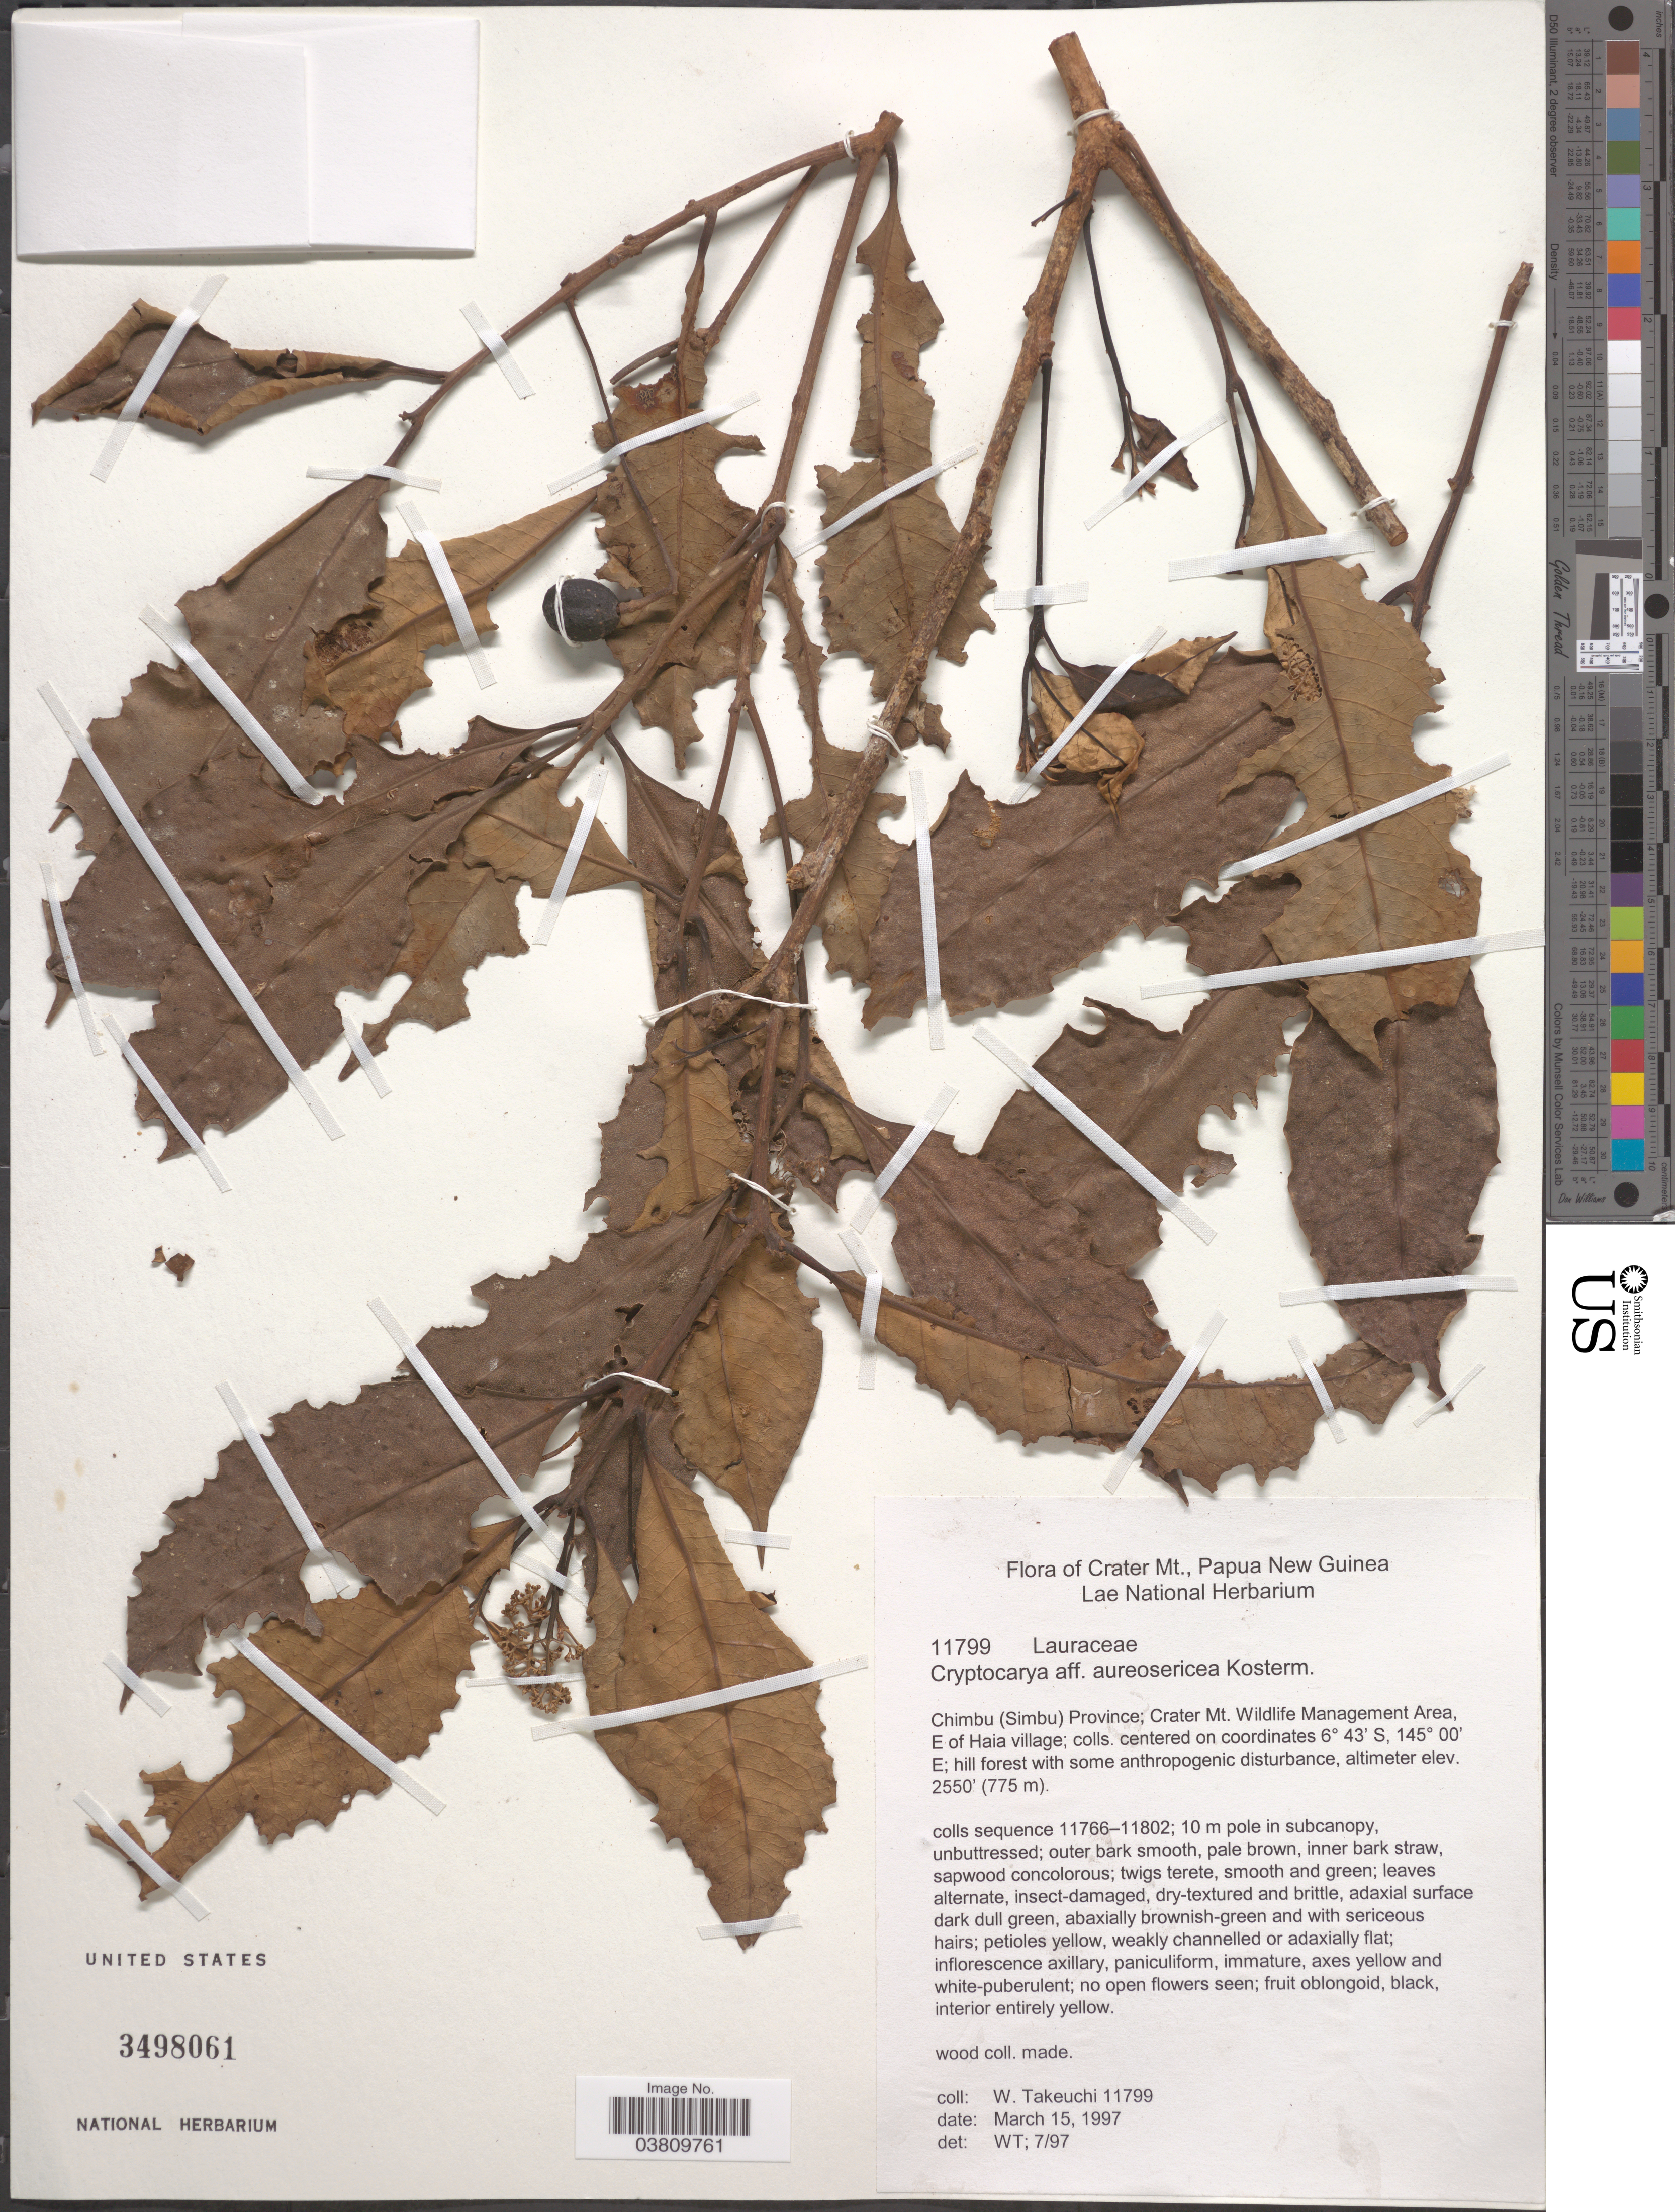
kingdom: Plantae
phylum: Tracheophyta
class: Magnoliopsida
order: Laurales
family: Lauraceae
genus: Cryptocarya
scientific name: Cryptocarya aureosericea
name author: Kosterm.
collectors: W. Takeuchi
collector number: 11799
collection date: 1997-03-15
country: Papua New Guinea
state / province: Chimbu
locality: Crater Mt. Chimbu (Simbu) Province; Crater Mt. Wildlife Management Area. E of Haia village.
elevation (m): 777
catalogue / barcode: US 3498061